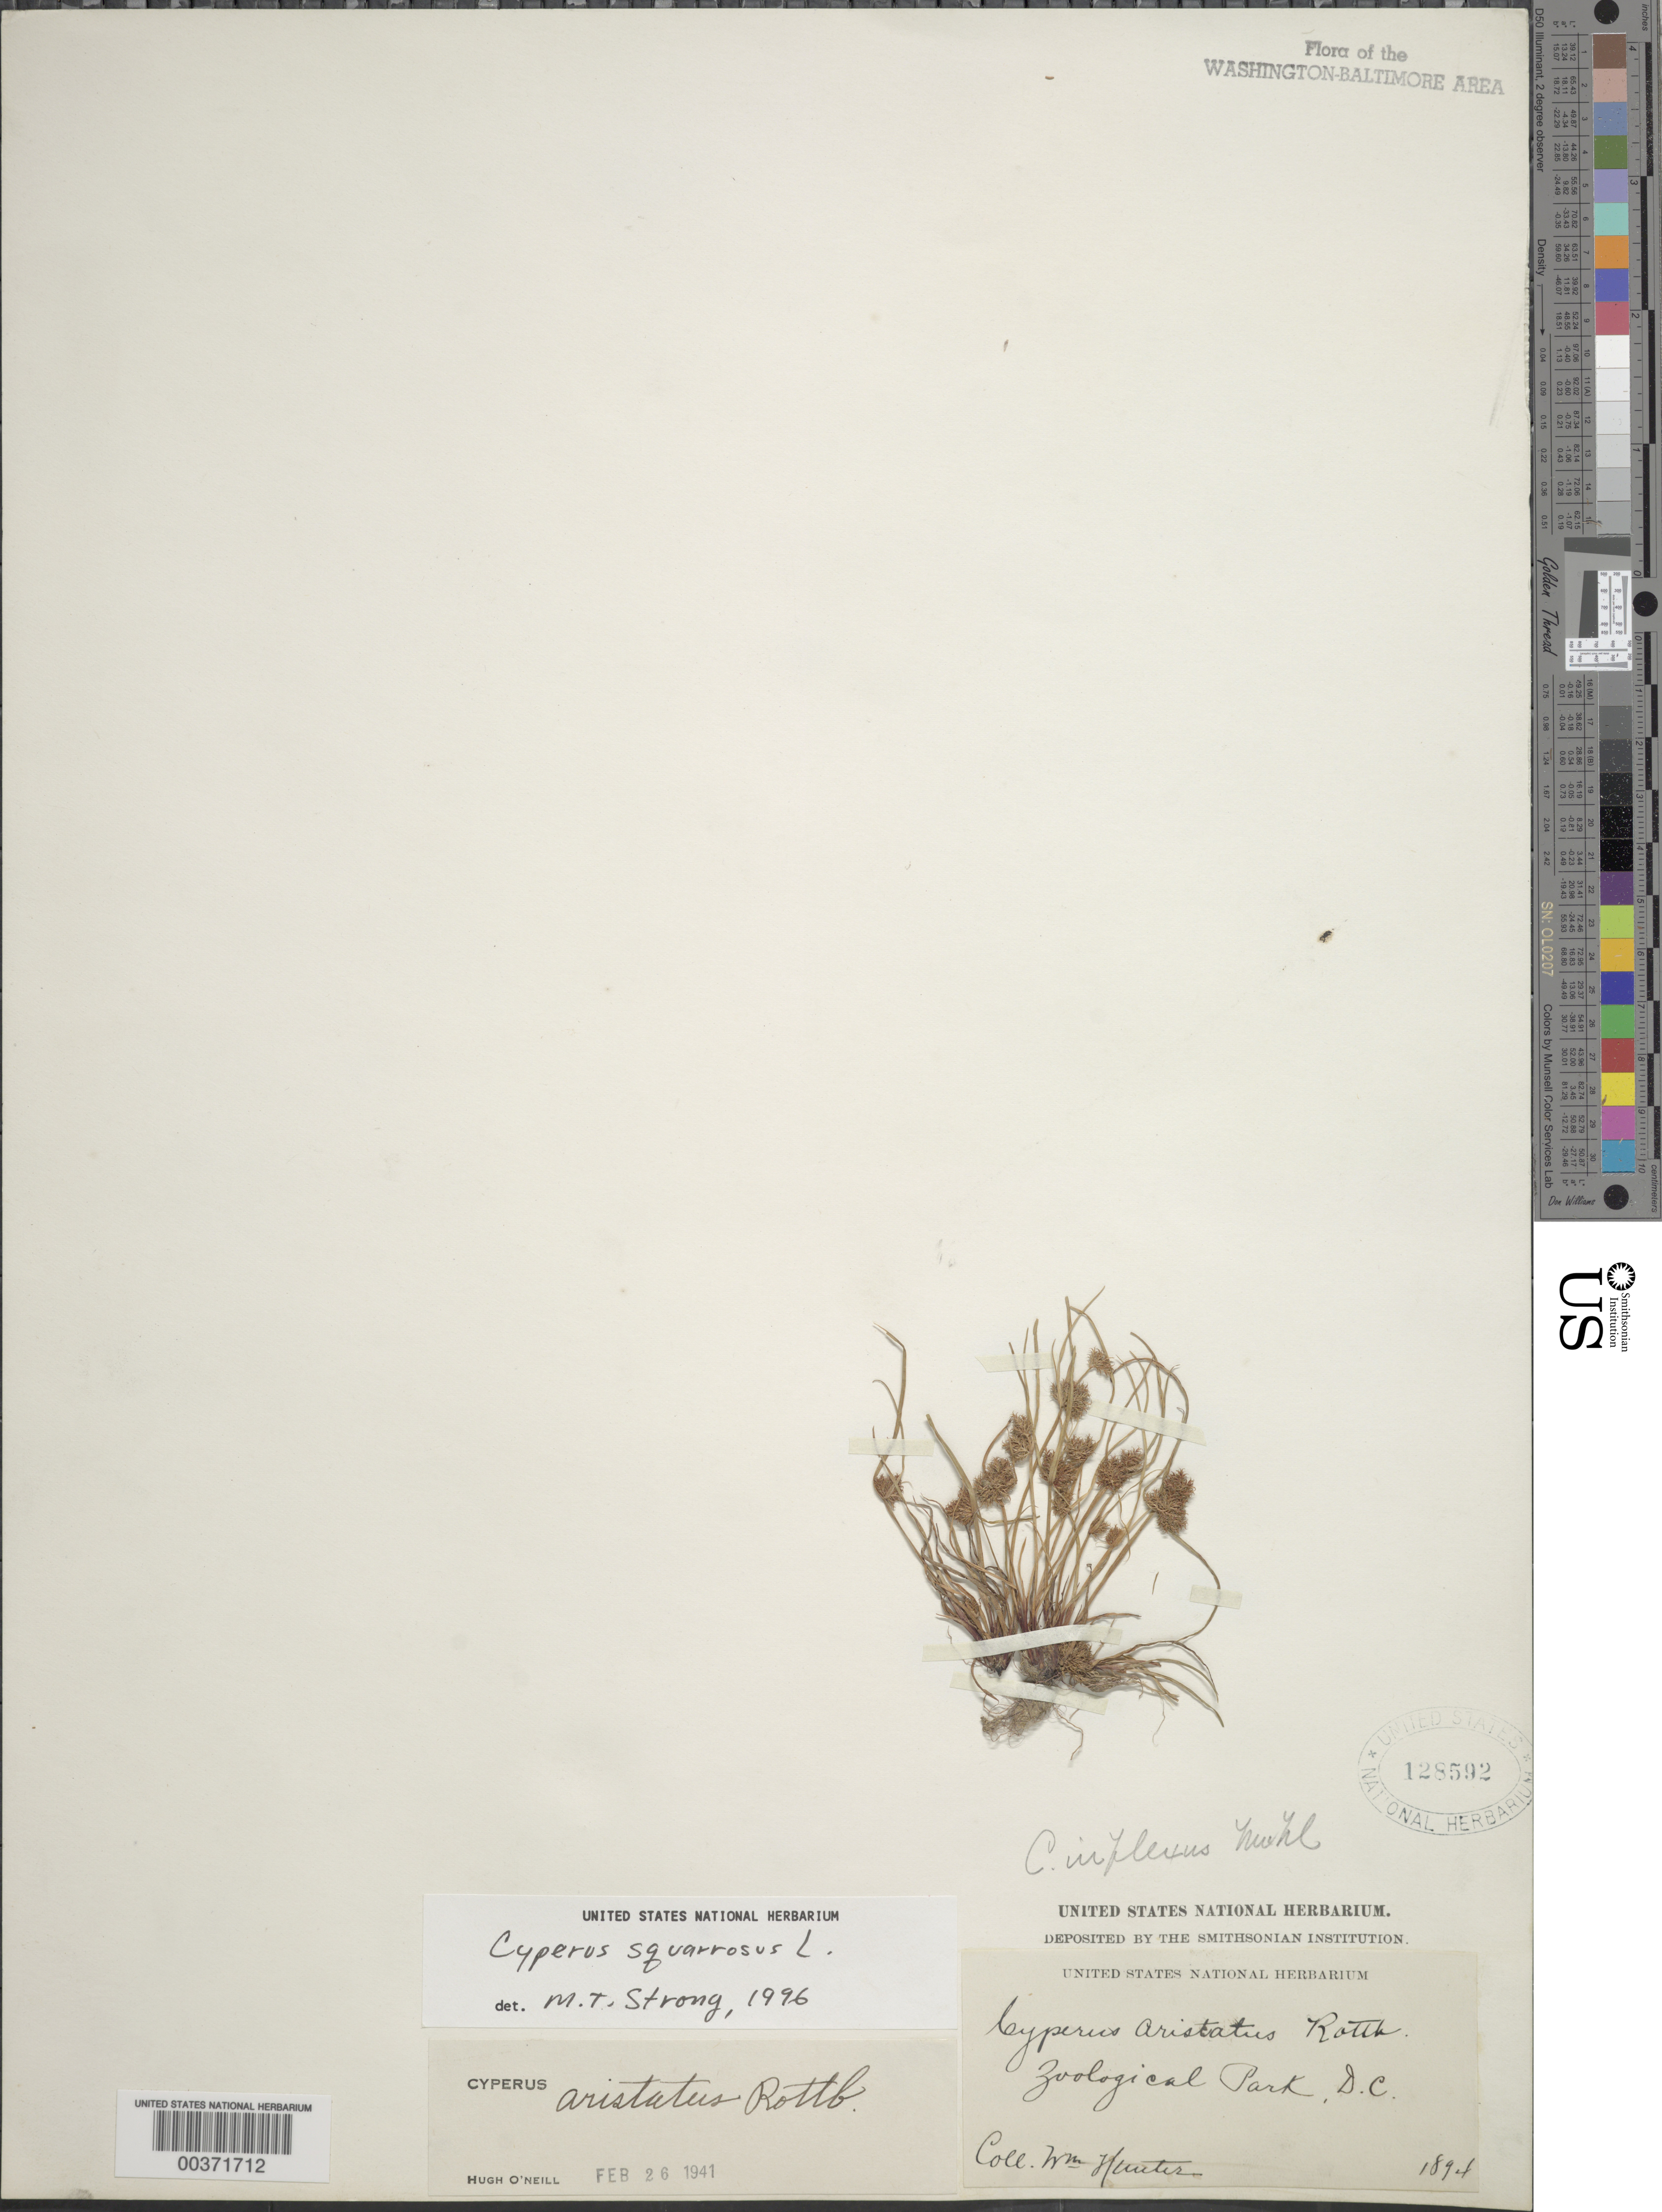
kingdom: Plantae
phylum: Tracheophyta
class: Liliopsida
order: Poales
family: Cyperaceae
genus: Cyperus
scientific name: Cyperus squarrosus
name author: L.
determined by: Strong, M. T., (US), Smithsonian Institution - National Museum of Natural History (UNITED STATES)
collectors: W. Hunter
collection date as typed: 1894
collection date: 1894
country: United States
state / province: District of Columbia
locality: Zoological Park Rock Creek Park & vicinity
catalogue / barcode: US 128592